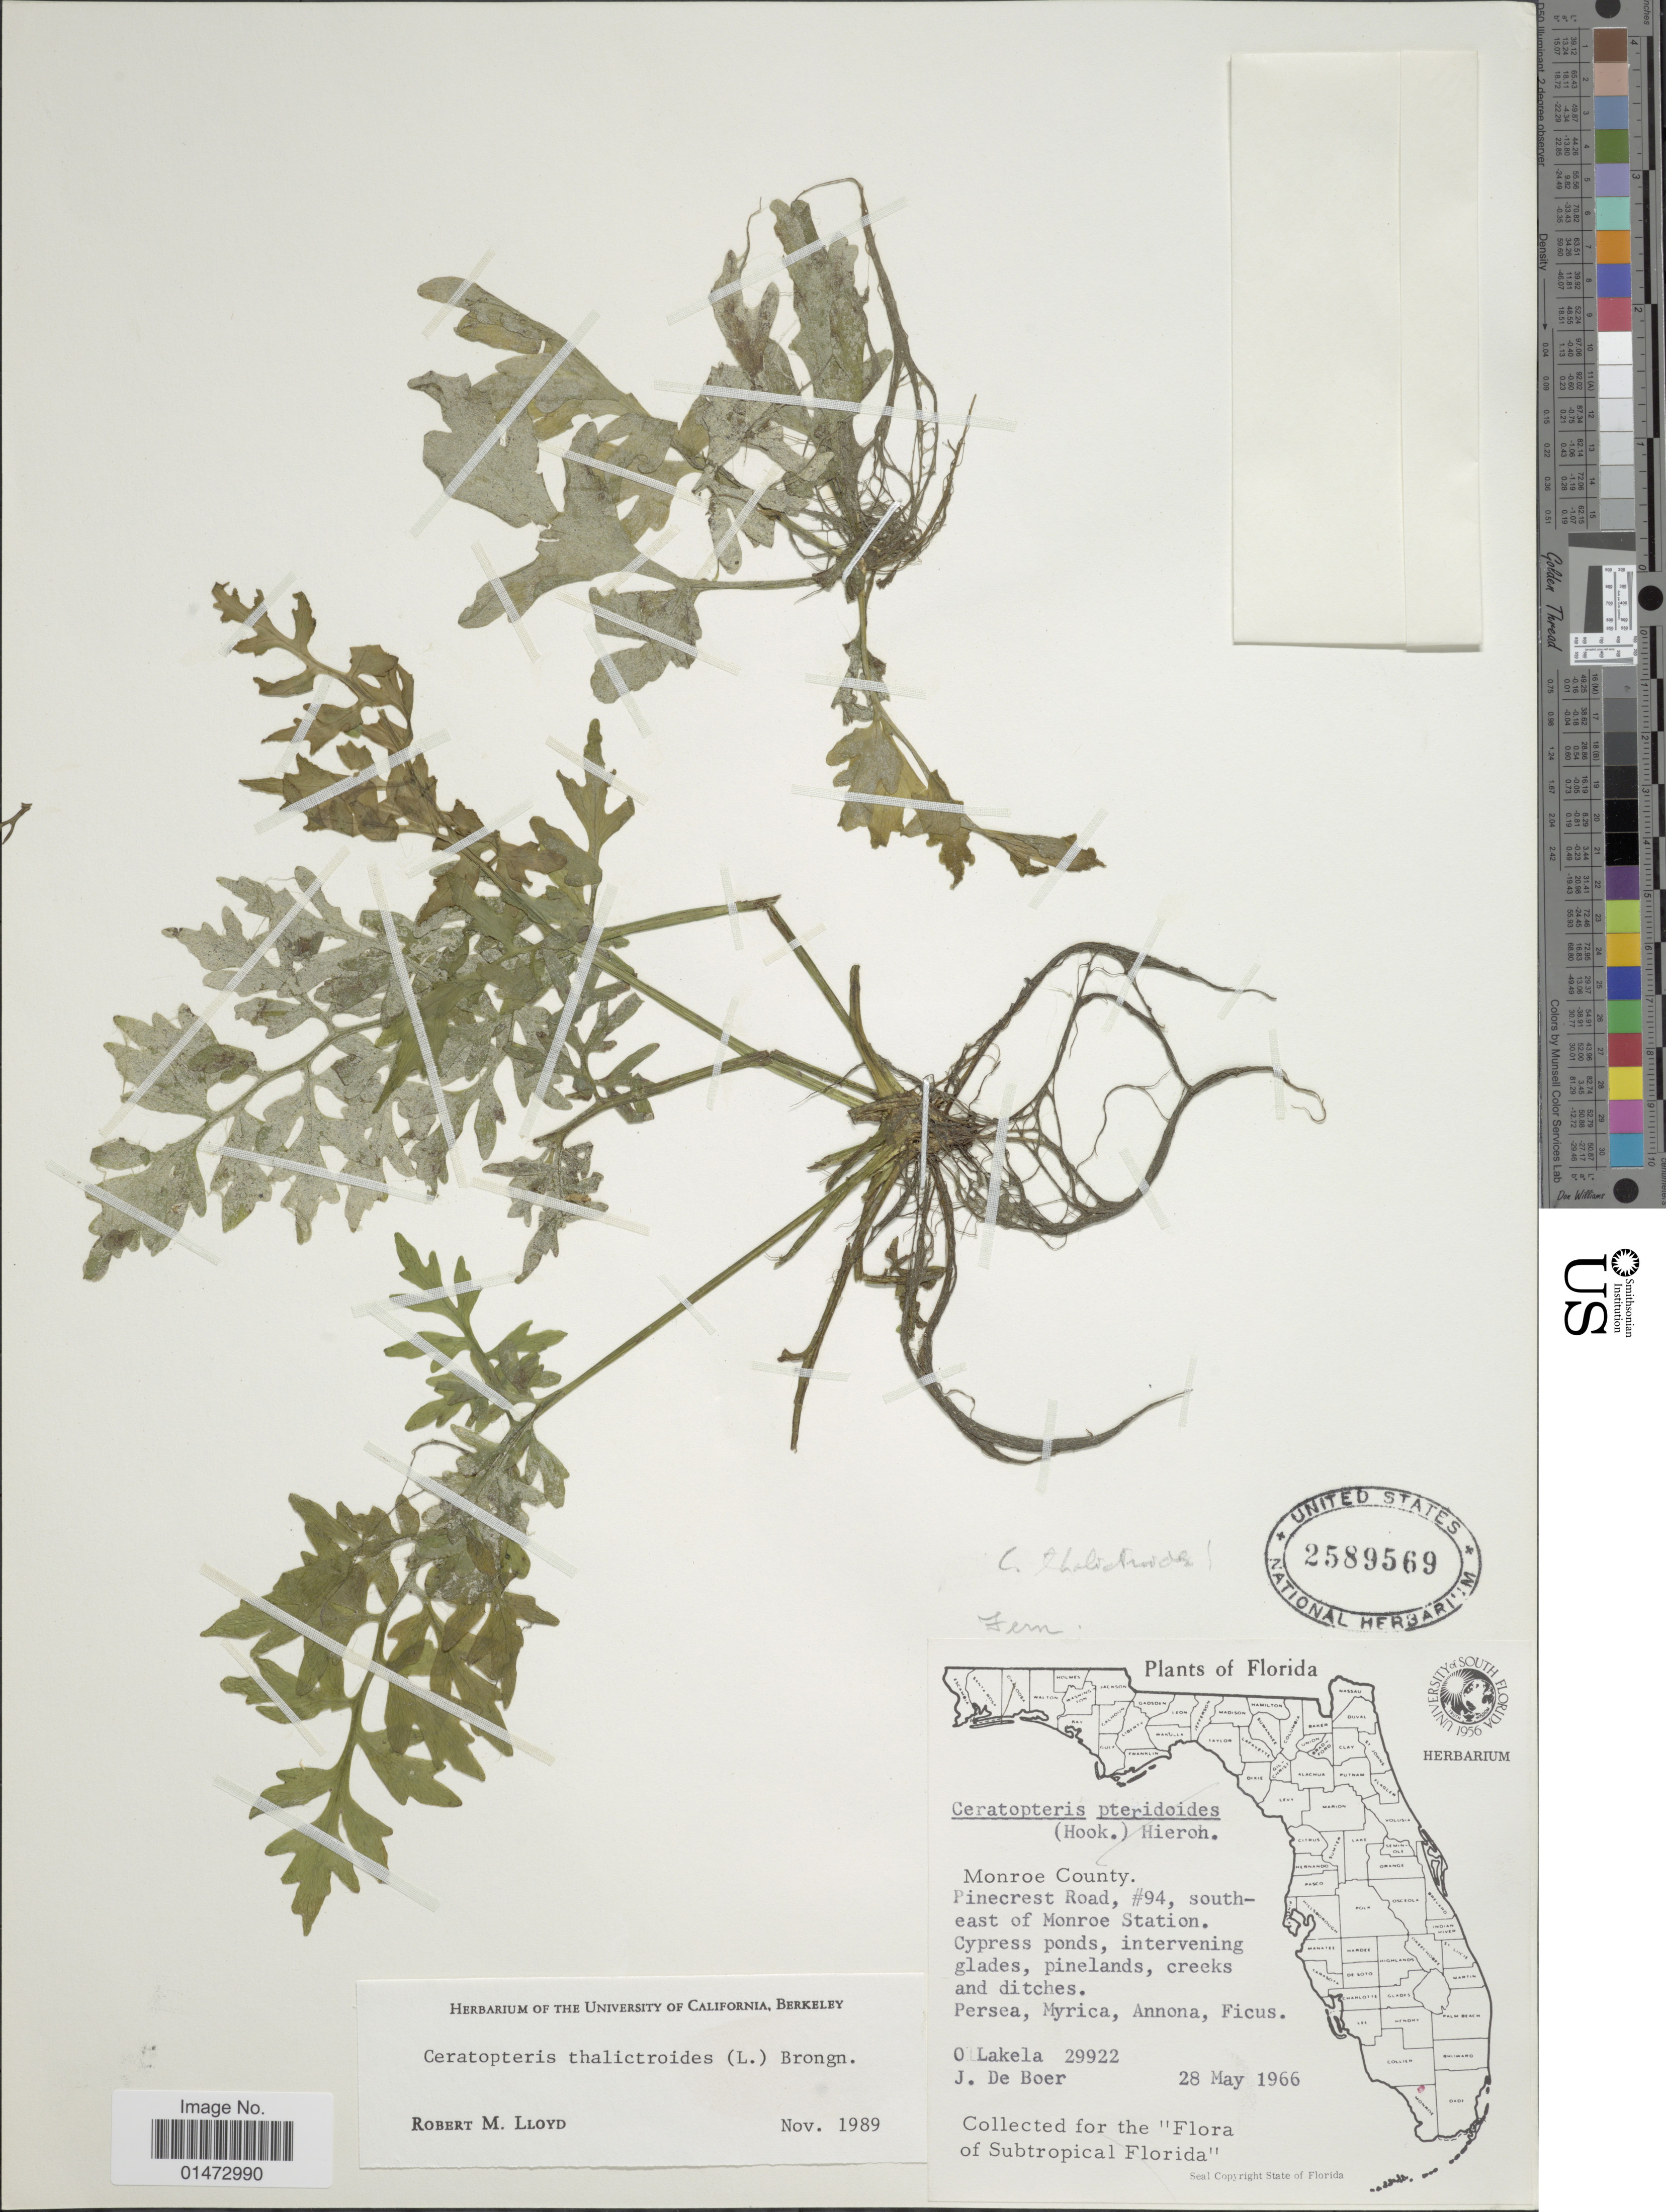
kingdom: Plantae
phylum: Tracheophyta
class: Polypodiopsida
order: Polypodiales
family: Pteridaceae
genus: Ceratopteris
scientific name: Ceratopteris thalictroides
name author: (L.) Brongn.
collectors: O. Lakela & J. de Boer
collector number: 29922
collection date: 1966-05-28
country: United States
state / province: Florida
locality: Monroe County. Pinecrest Road, #94, south-east of Monroe Station.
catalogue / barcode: US 2589569